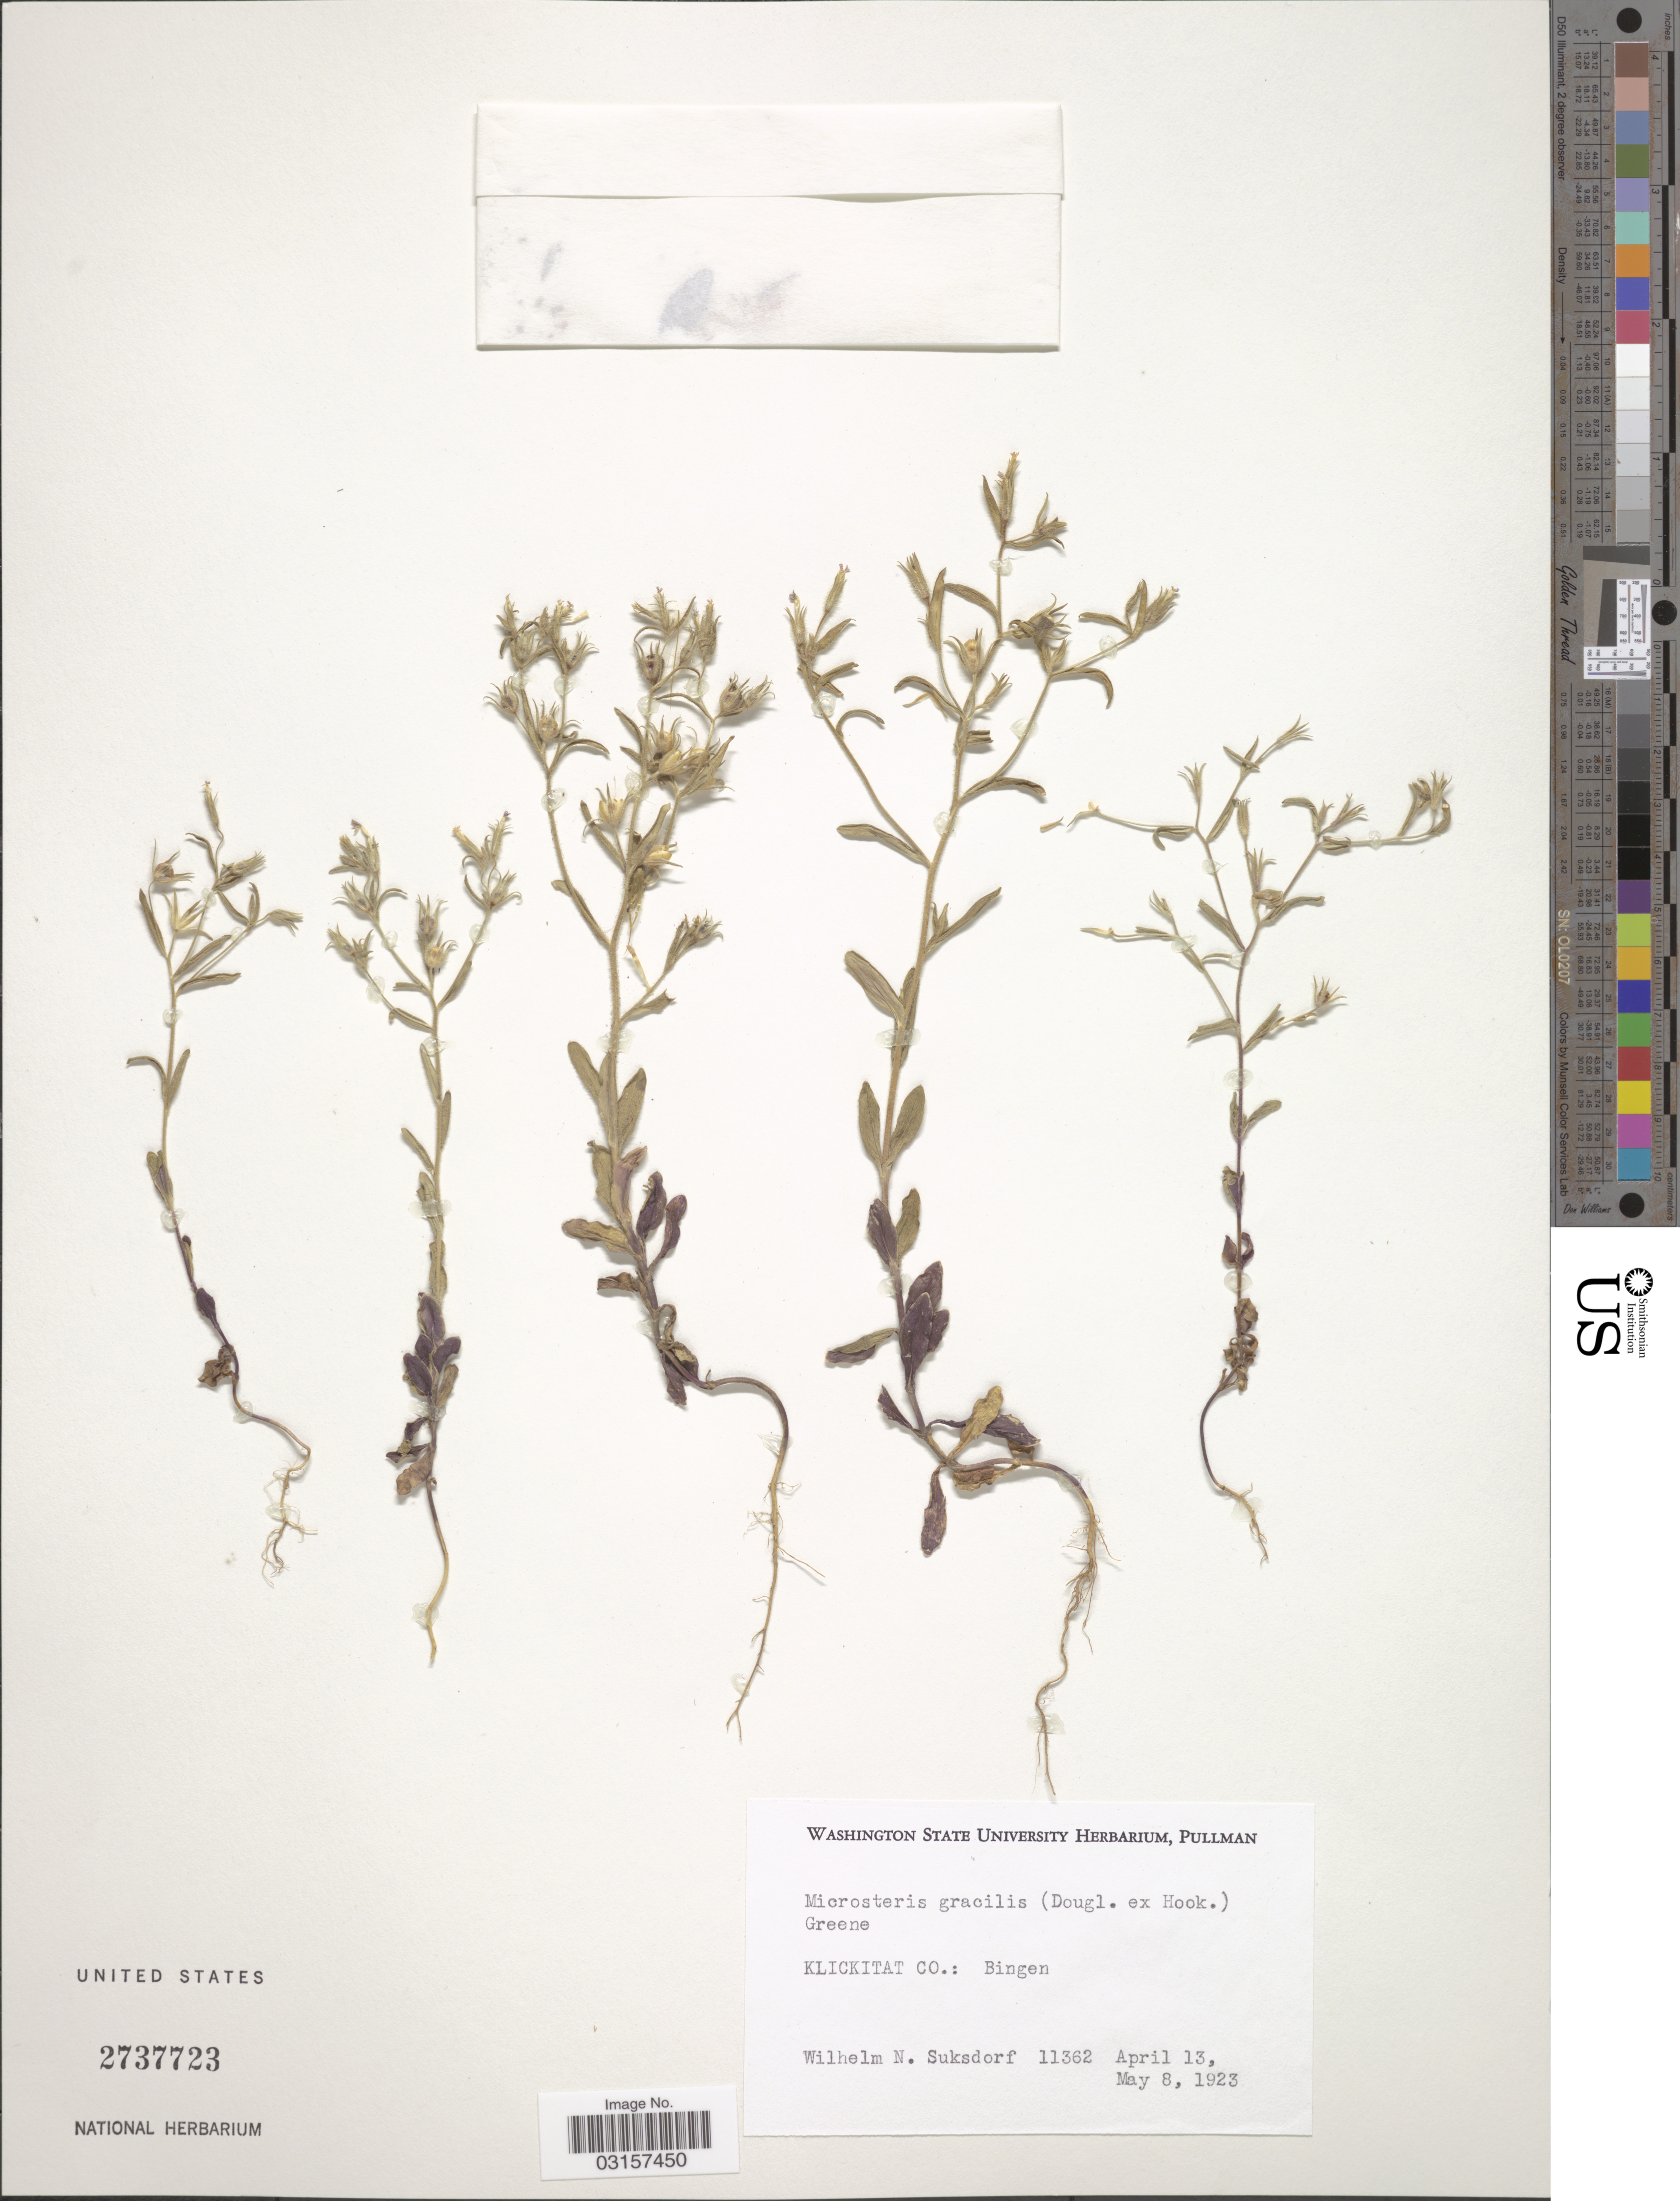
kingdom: Plantae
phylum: Tracheophyta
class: Magnoliopsida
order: Ericales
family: Polemoniaceae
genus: Microsteris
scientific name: Microsteris gracilis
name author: (Hook.) Greene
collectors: W. N. Suksdorf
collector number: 11362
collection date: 1923-04-13/1923-05-08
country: United States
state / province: Washington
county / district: Klickitat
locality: Klickitat Co.: Bingen.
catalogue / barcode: US 2737723